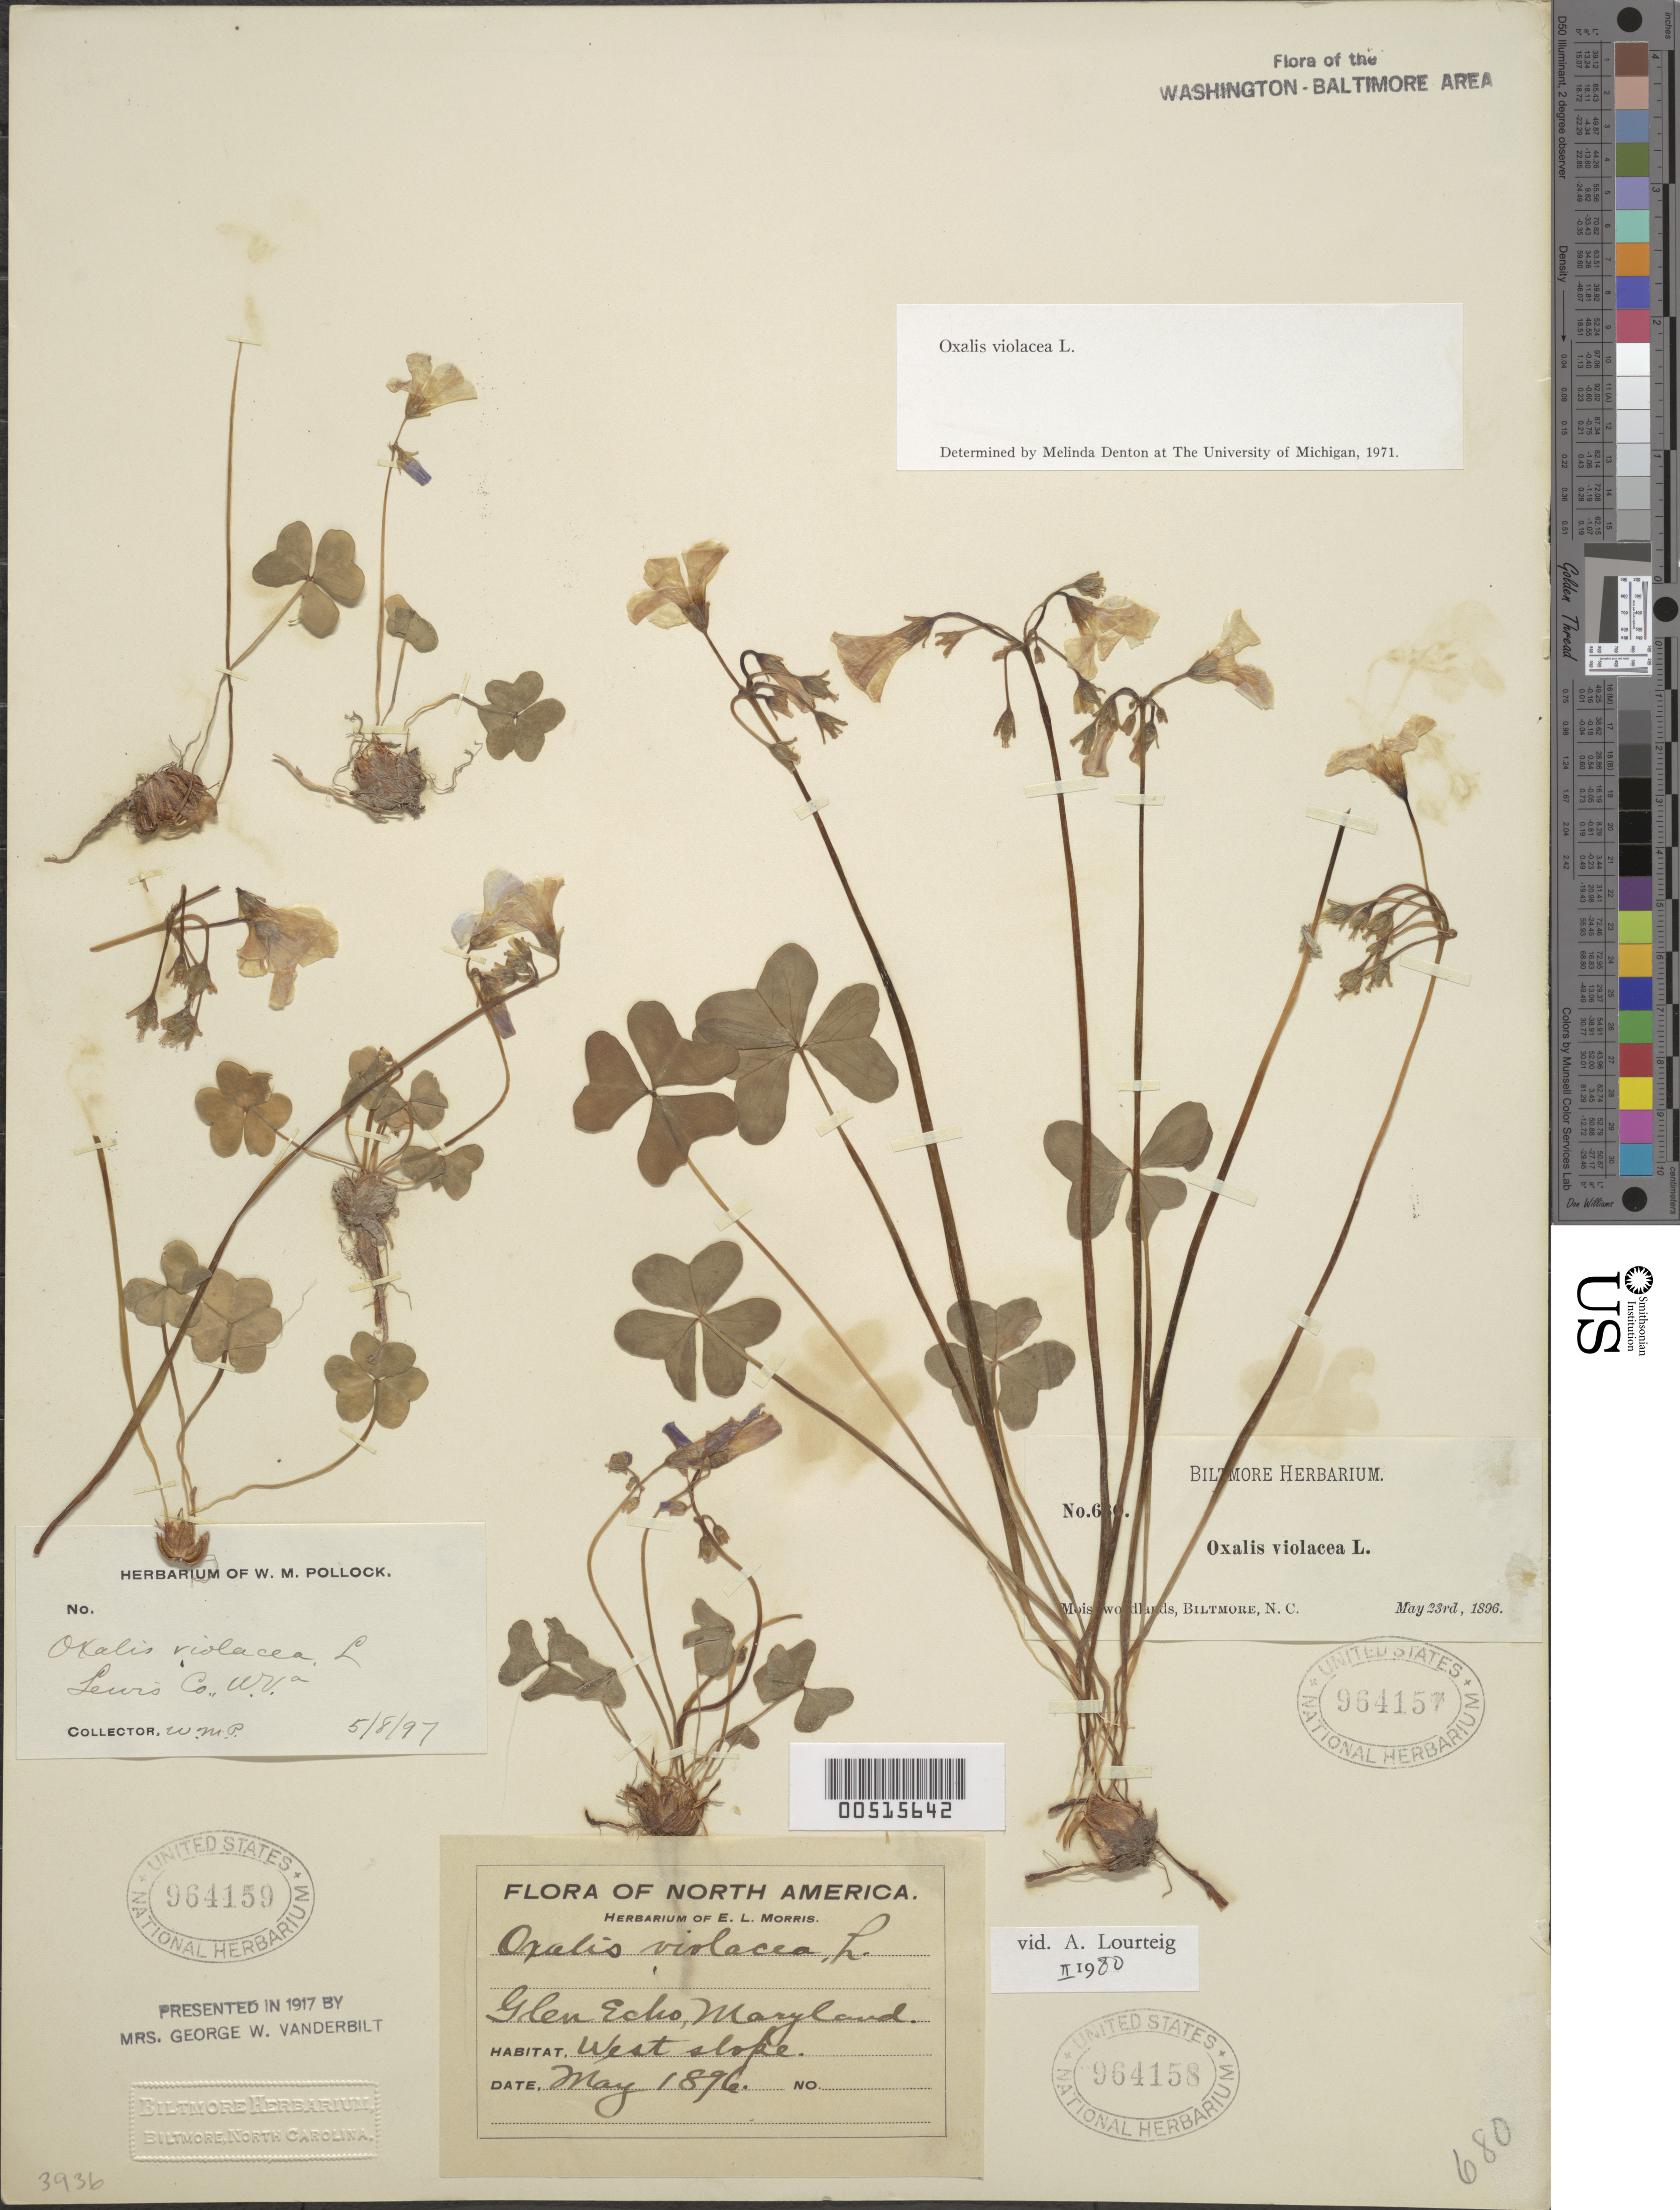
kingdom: Plantae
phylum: Tracheophyta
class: Magnoliopsida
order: Oxalidales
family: Oxalidaceae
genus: Oxalis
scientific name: Oxalis violacea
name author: L.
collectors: E. L. Morris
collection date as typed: May 1896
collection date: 1896-05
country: United States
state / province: Maryland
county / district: Montgomery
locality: Glen Echo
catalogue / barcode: US 964157